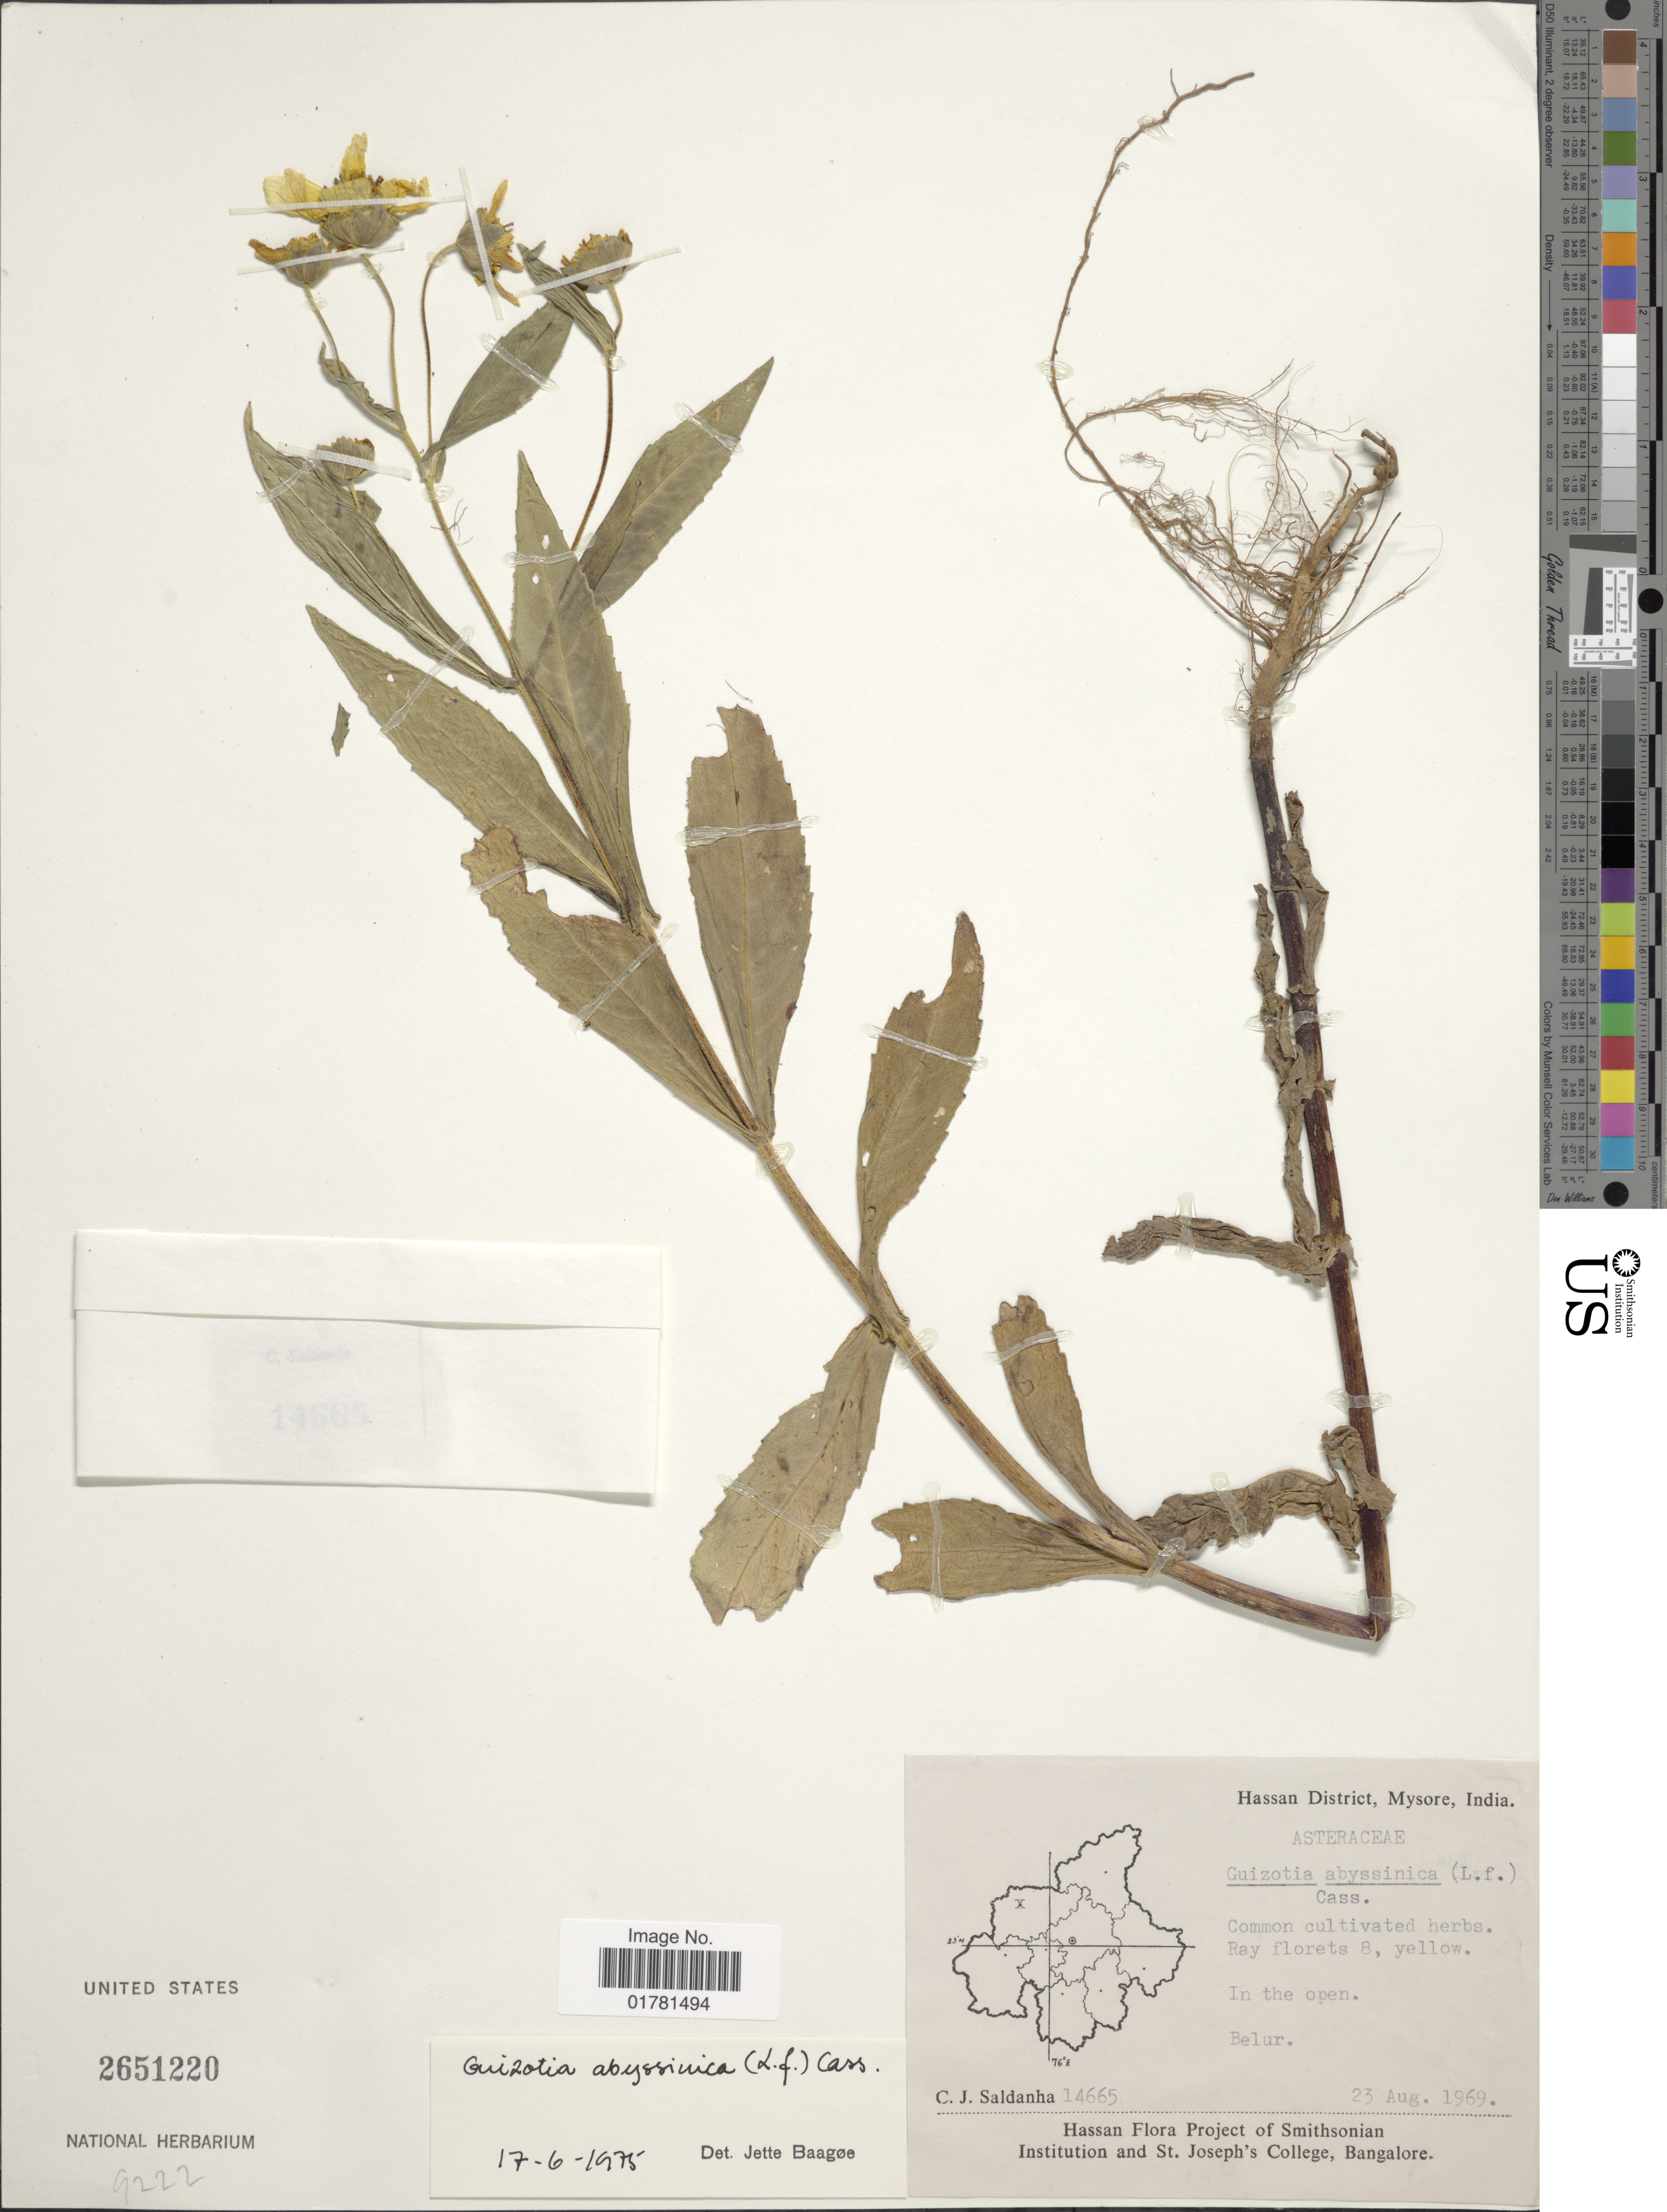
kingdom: Plantae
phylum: Tracheophyta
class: Magnoliopsida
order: Asterales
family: Asteraceae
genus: Guizotia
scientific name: Guizotia abyssinica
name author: (L. f.) Cass.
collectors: C. J. Saldanha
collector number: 14665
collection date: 1969-08-23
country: India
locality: Hassan District, Mysore, In the open, Belur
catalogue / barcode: US 2651220